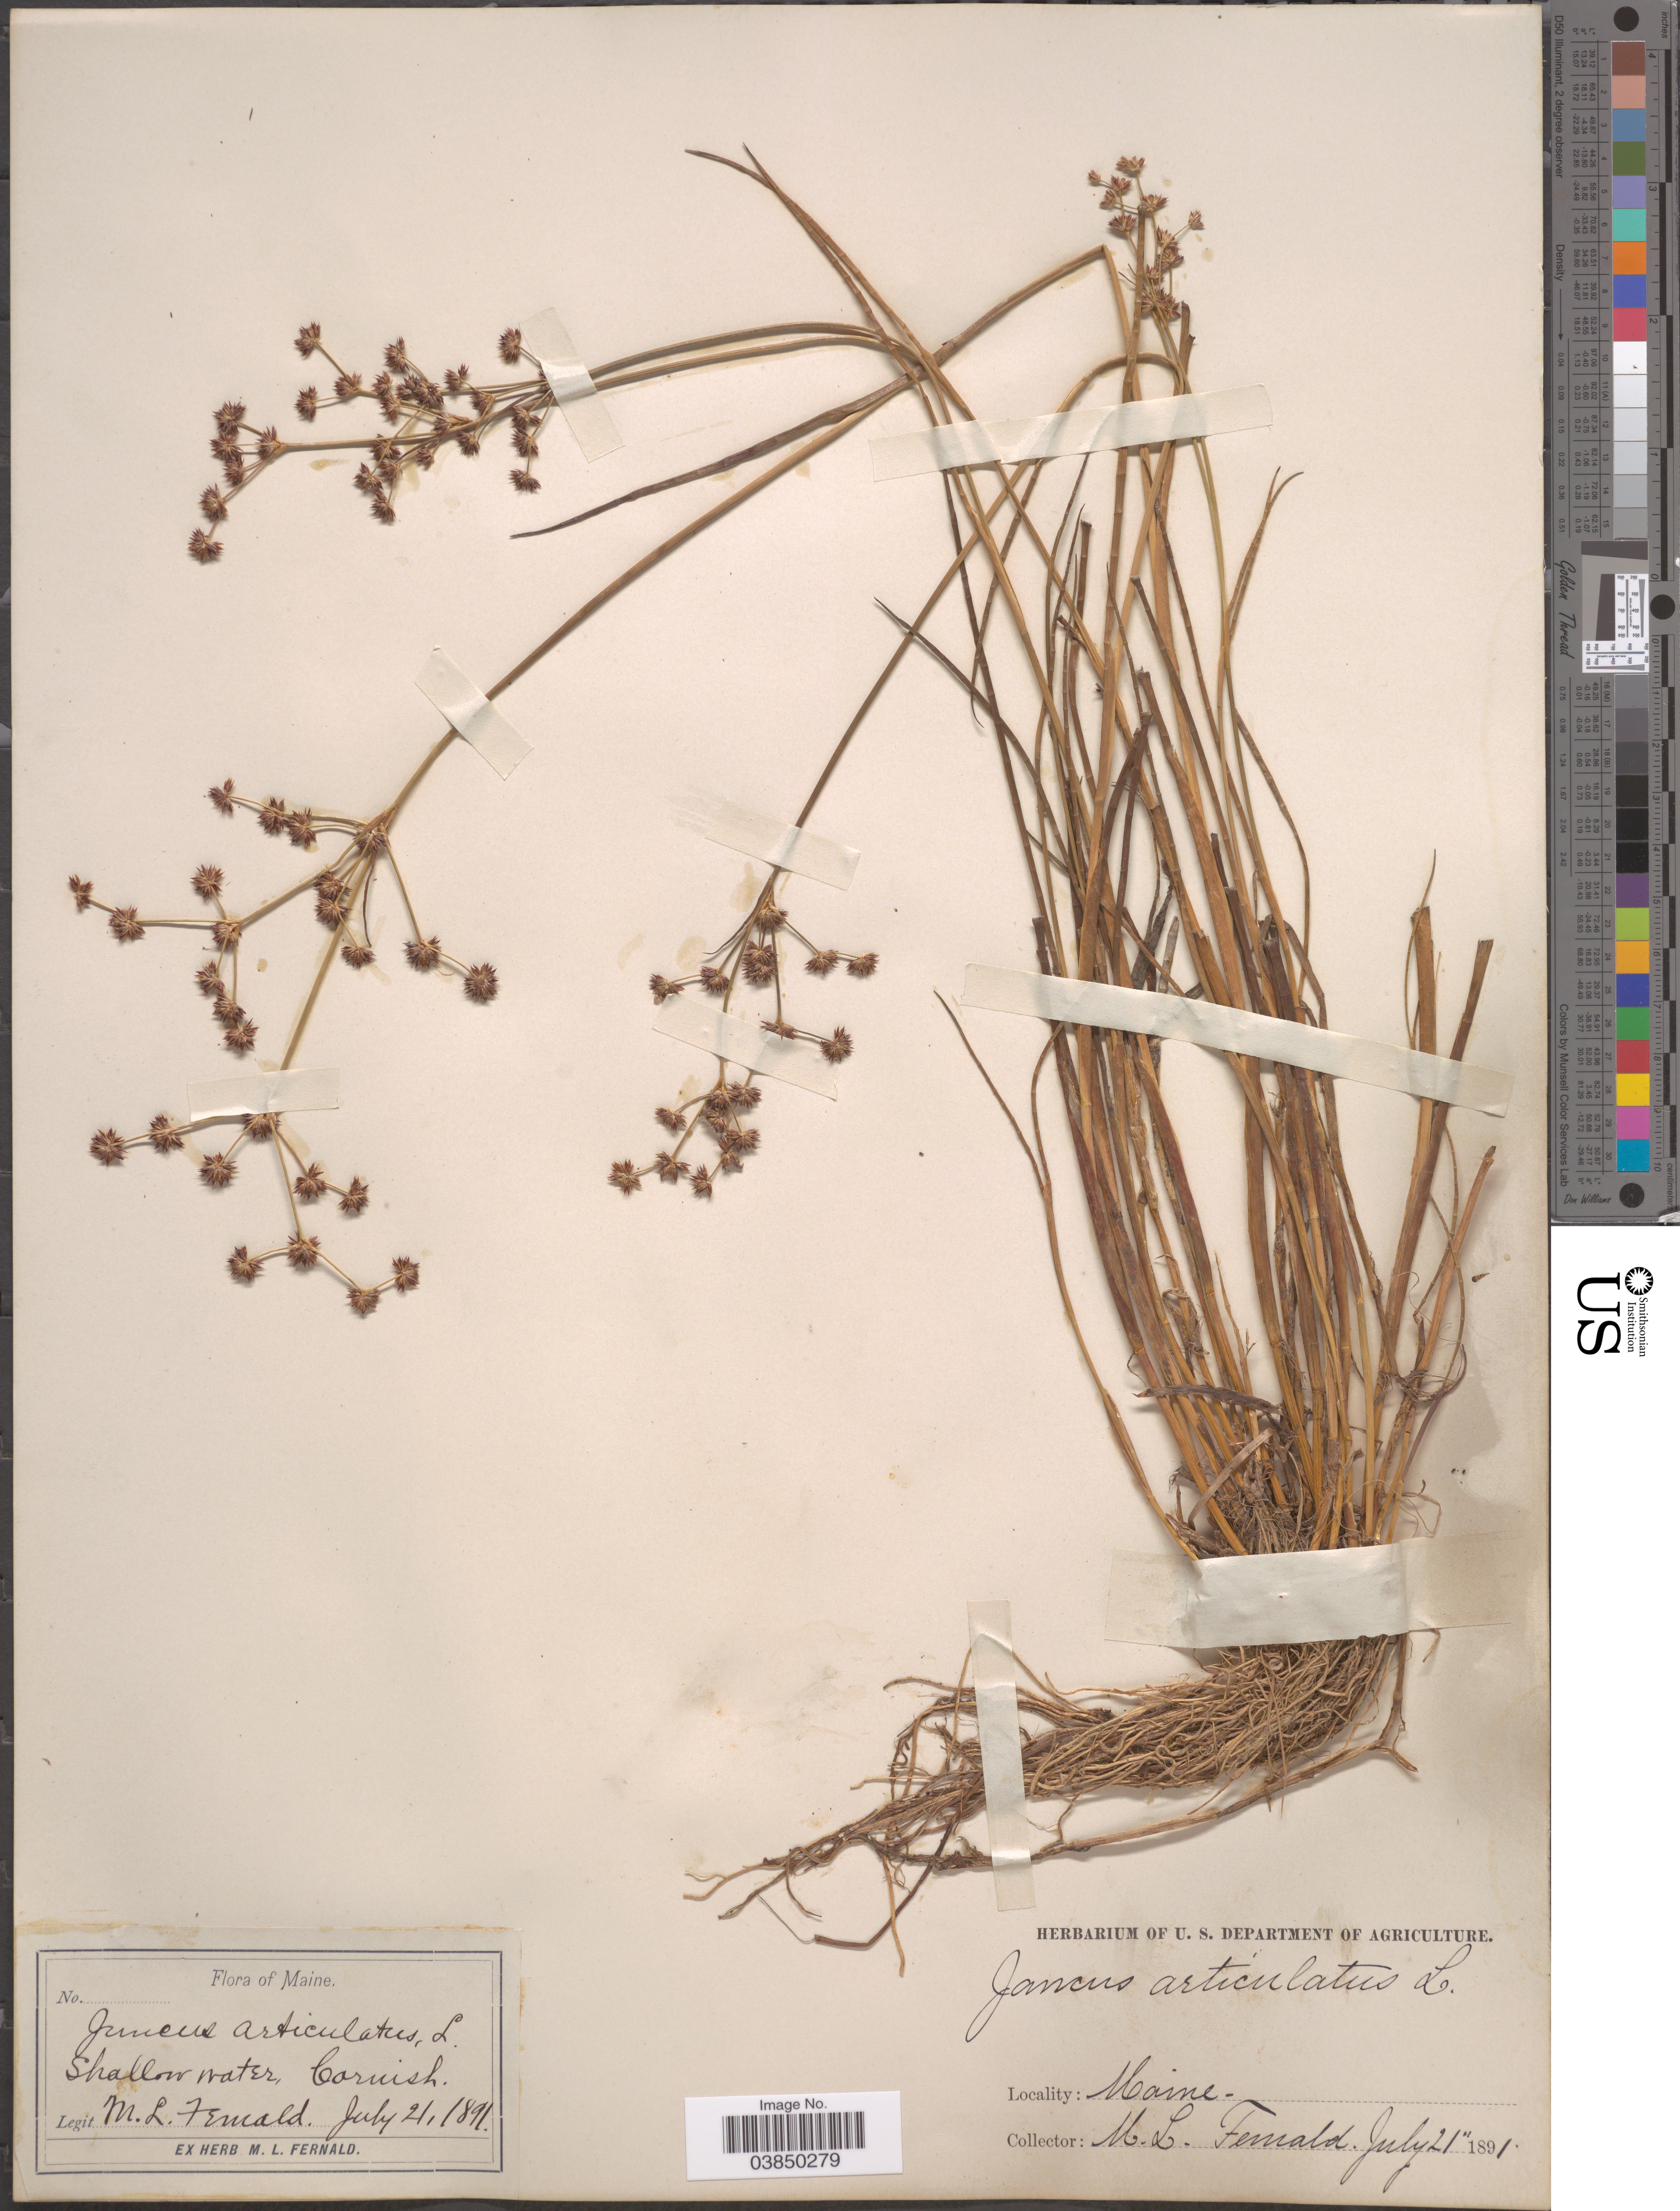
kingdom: Plantae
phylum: Tracheophyta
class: Liliopsida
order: Poales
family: Juncaceae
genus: Juncus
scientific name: Juncus articulatus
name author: L.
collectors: M. L. Fernald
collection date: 1891-07-21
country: United States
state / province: Maine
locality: Shallow water, Carnish.